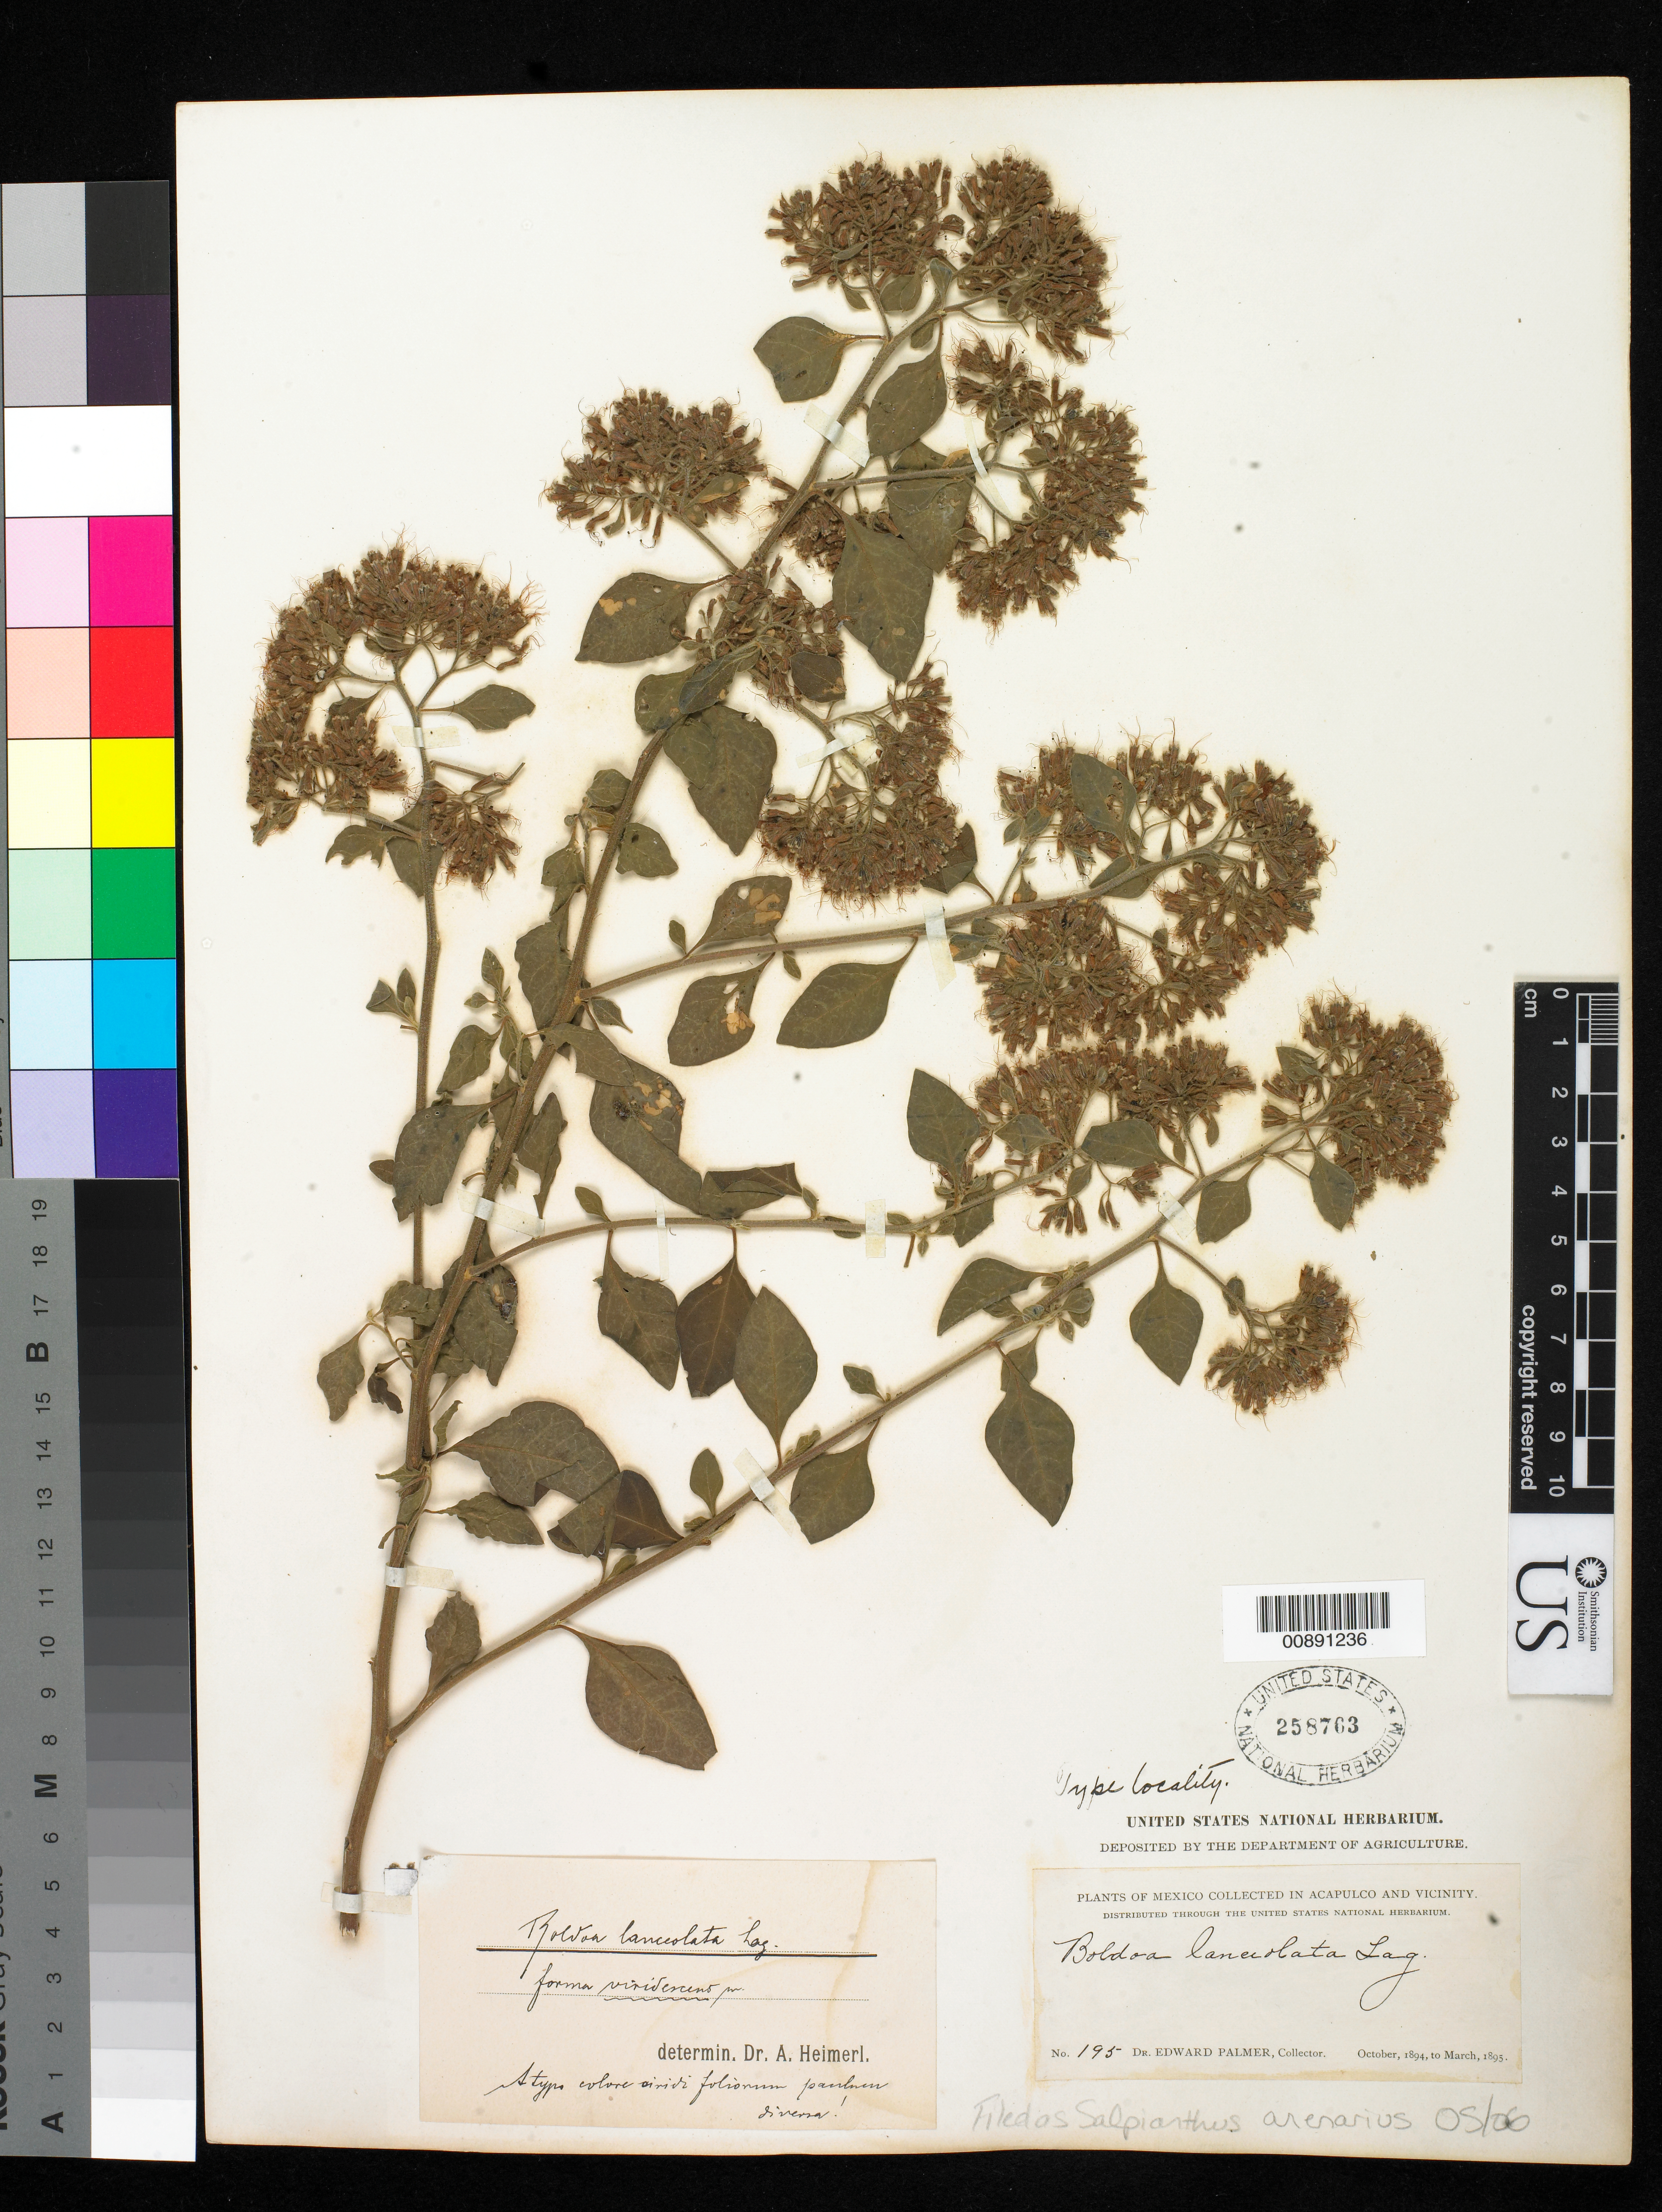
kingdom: Plantae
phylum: Tracheophyta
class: Magnoliopsida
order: Caryophyllales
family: Nyctaginaceae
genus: Salpianthus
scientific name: Salpianthus arenarius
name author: Bonpl.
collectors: E. Palmer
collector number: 195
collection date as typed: Oct 1894 to -- Mar 1895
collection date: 1894-10/1895-03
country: Mexico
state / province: Guerrero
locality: Acapulco, Guerrero and vicinity.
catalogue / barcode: US 258763